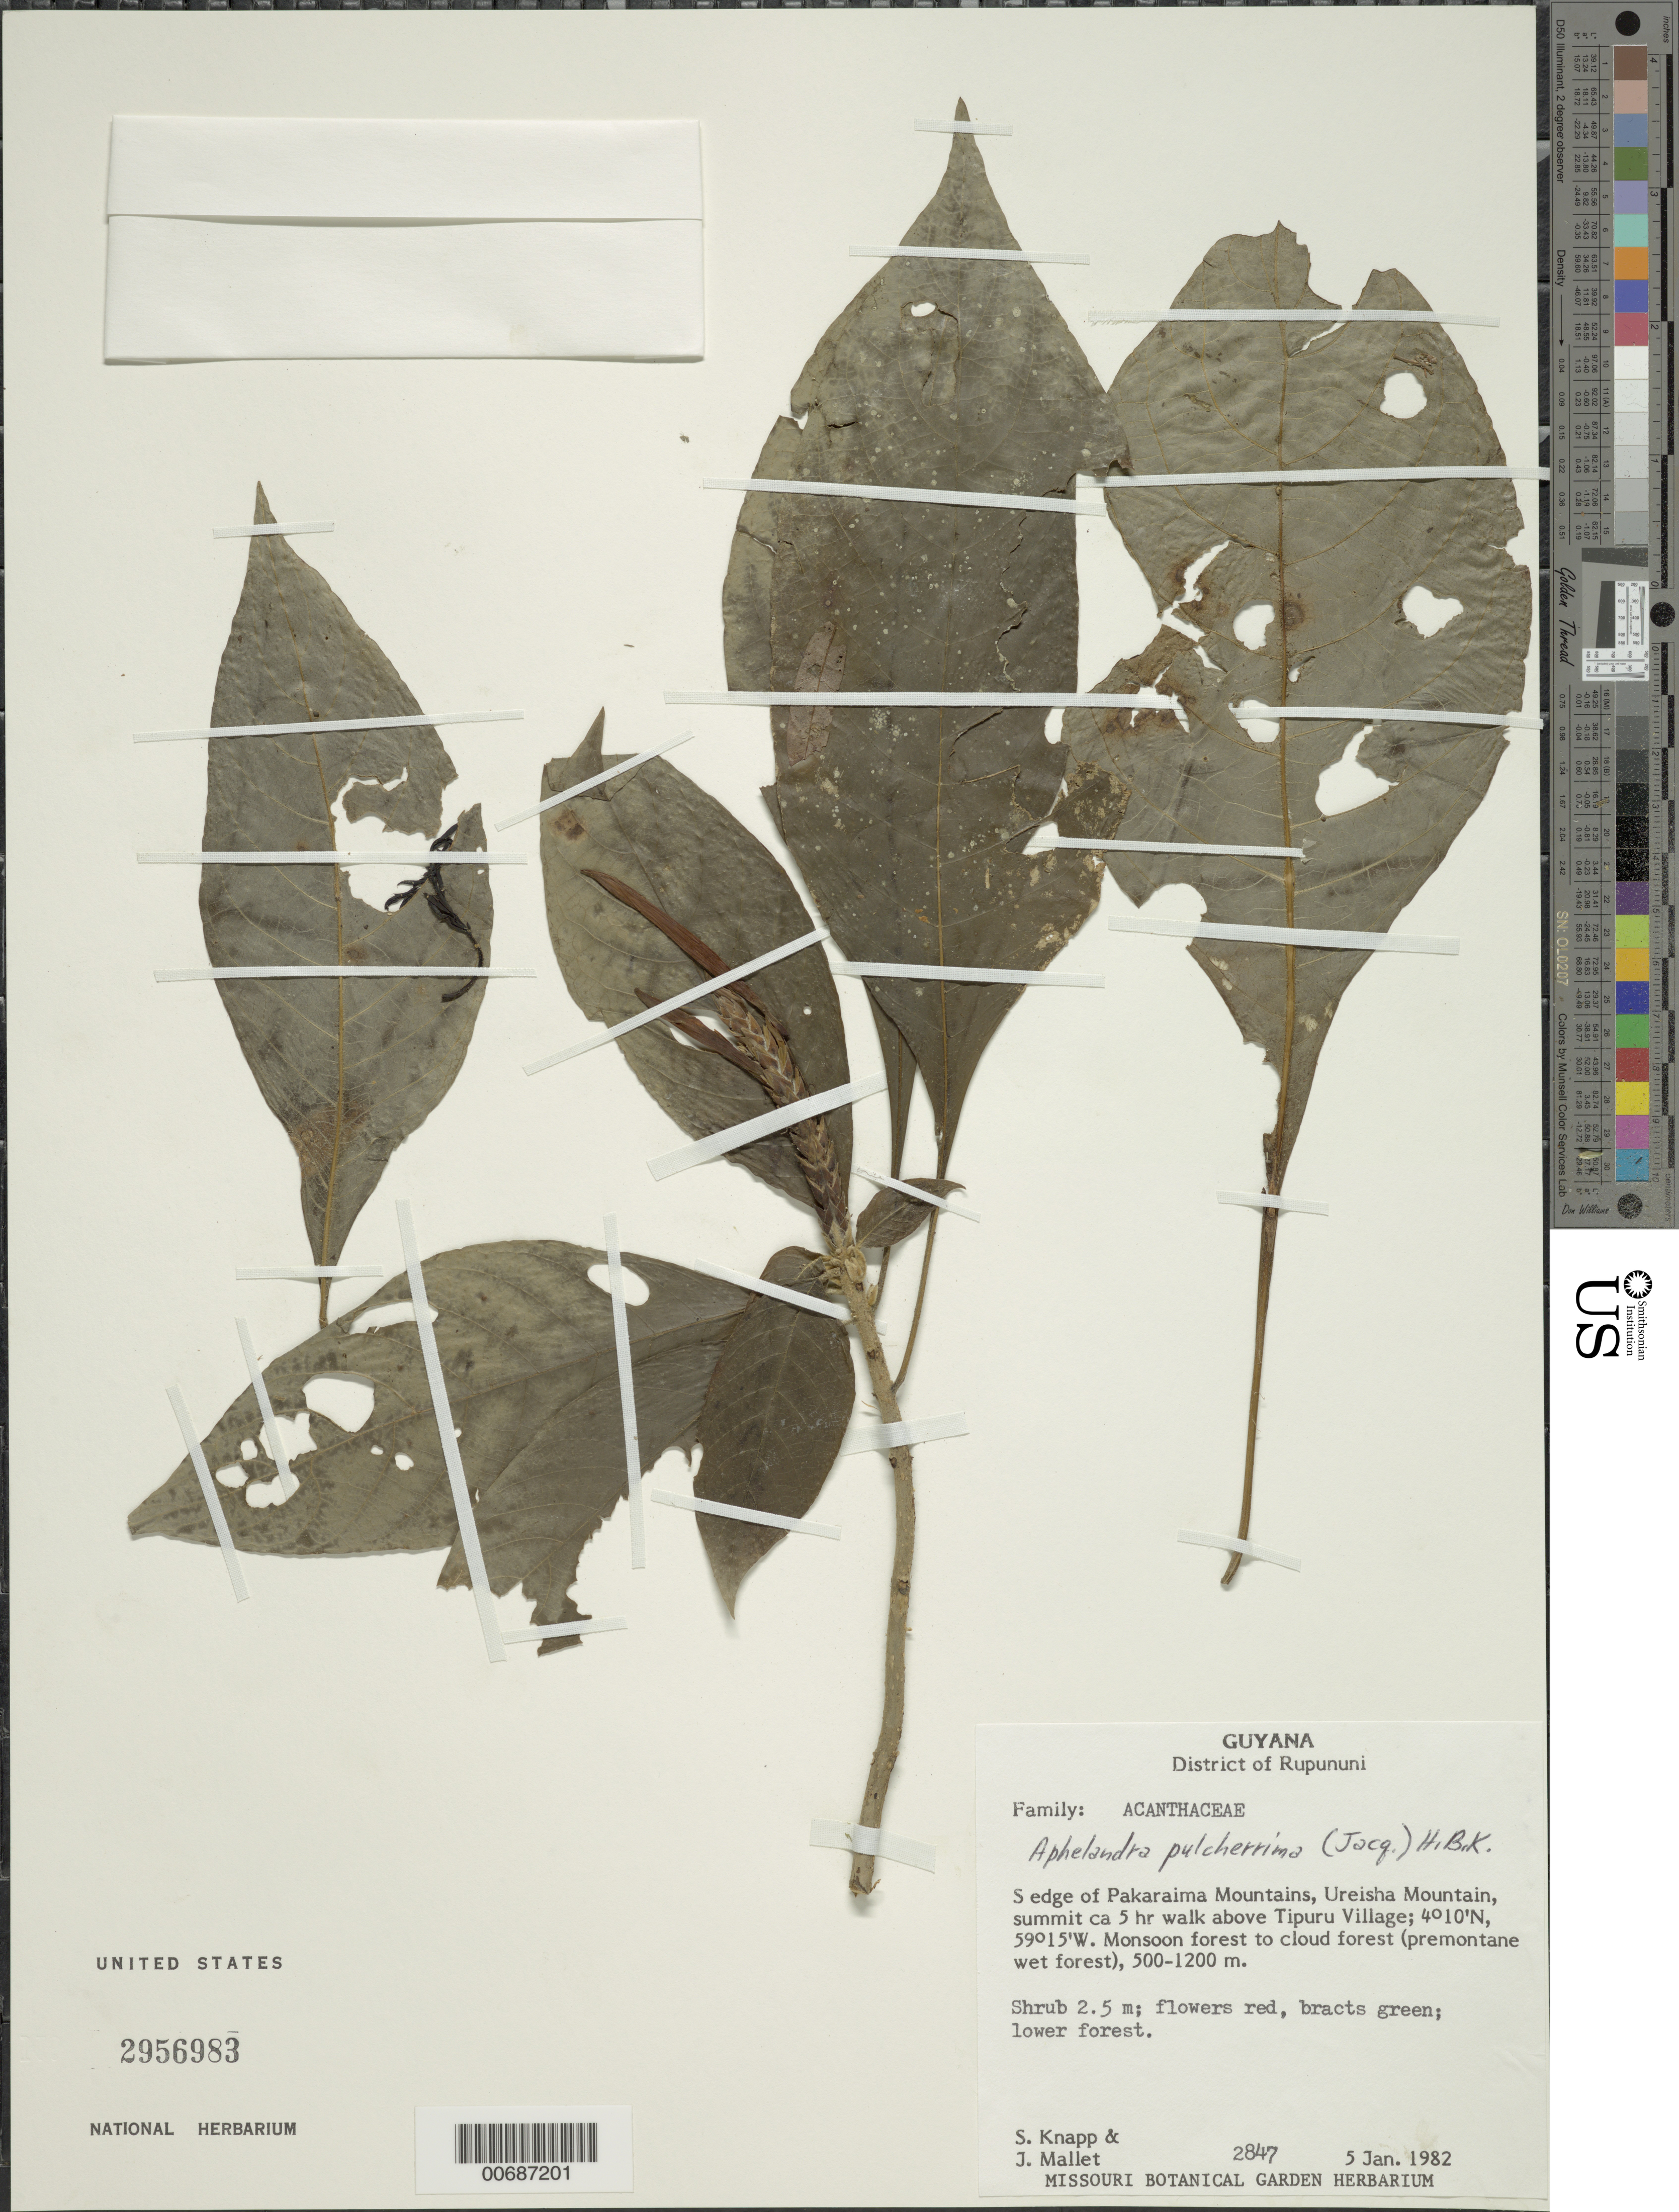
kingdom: Plantae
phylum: Tracheophyta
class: Magnoliopsida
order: Lamiales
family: Acanthaceae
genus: Aphelandra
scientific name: Aphelandra pulcherrima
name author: (Jacq.) Kunth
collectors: S. Knapp & J. Mallet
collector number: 2847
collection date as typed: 5-Jan-82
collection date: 1982-01-05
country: Guyana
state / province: U. Takutu-U. Essequibo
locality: Pakaraima Mts., S edge; Ureisiha Mt. summit ca 5 hr walk above Tipuru Village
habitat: Monsoon forest to cloud forest9premontane wet forest)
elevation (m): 500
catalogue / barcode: US 2956983